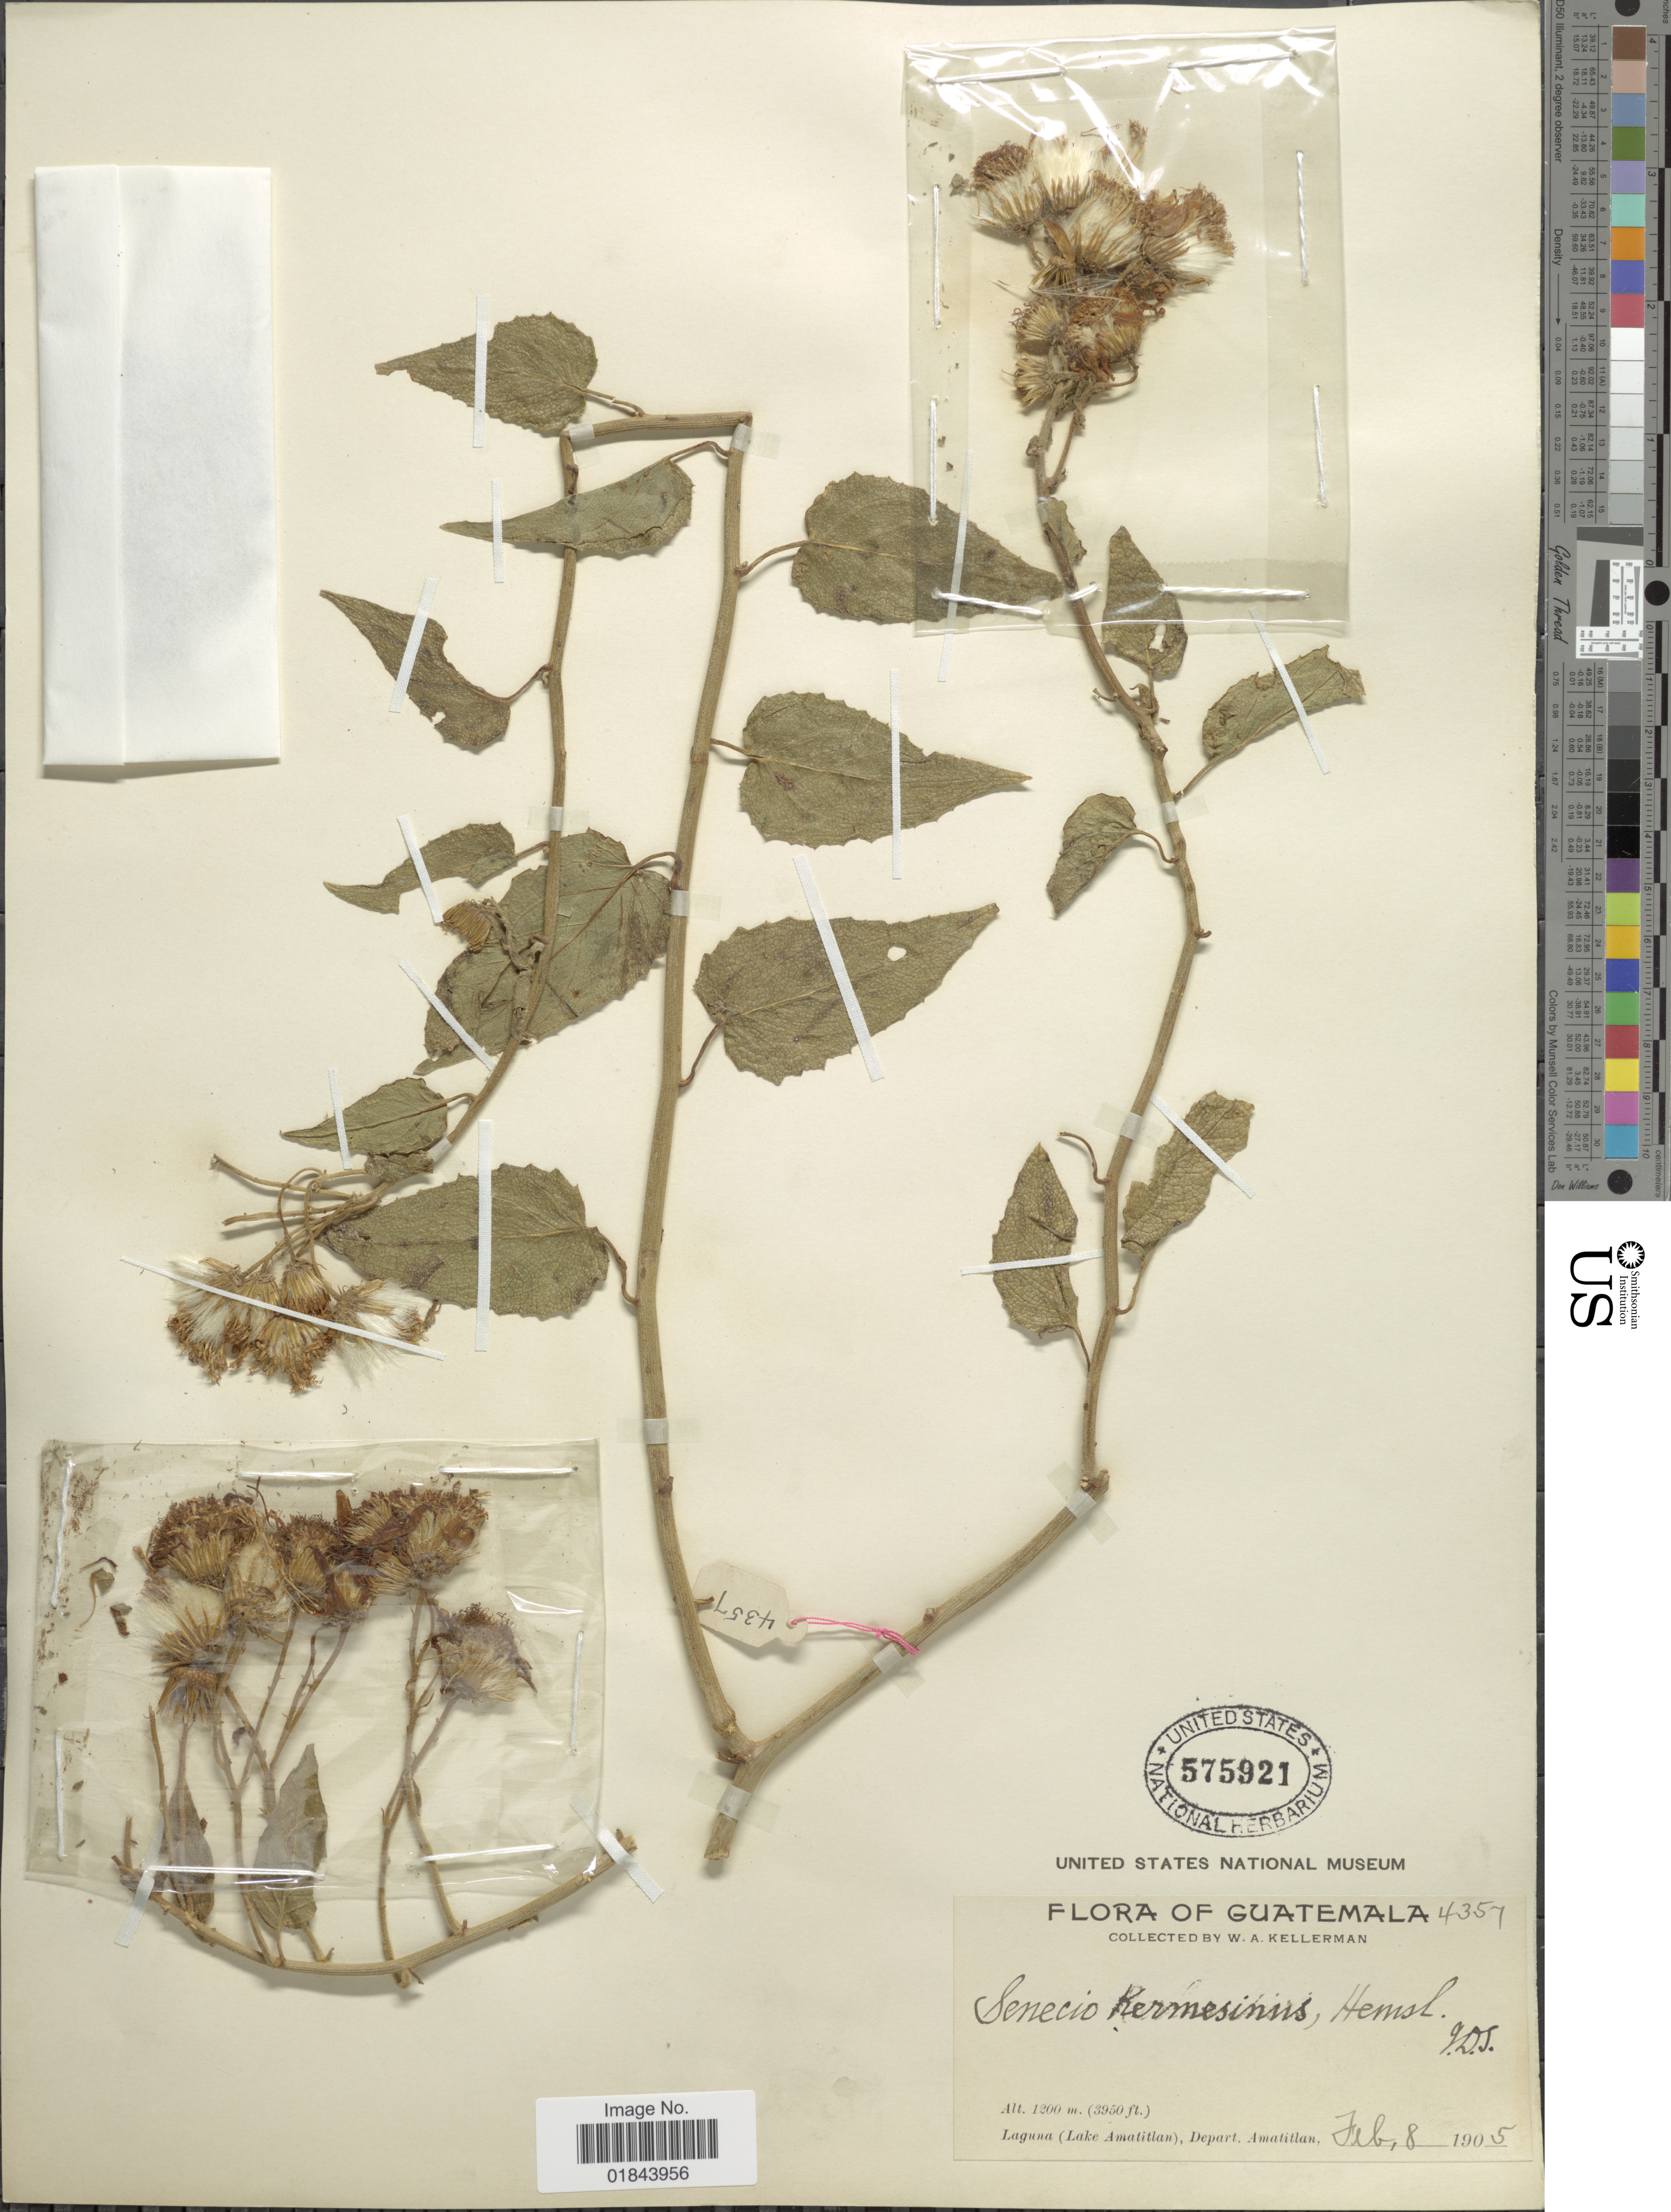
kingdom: Plantae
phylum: Tracheophyta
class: Magnoliopsida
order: Asterales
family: Asteraceae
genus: Pseudogynoxys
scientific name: Pseudogynoxys haenkei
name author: (DC.) Cabrera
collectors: W. Kellerman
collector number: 4357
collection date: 1905-02-08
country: Guatemala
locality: Laguna (Lake Amatitlan), Department Amatitlan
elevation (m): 1200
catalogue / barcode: US 575921